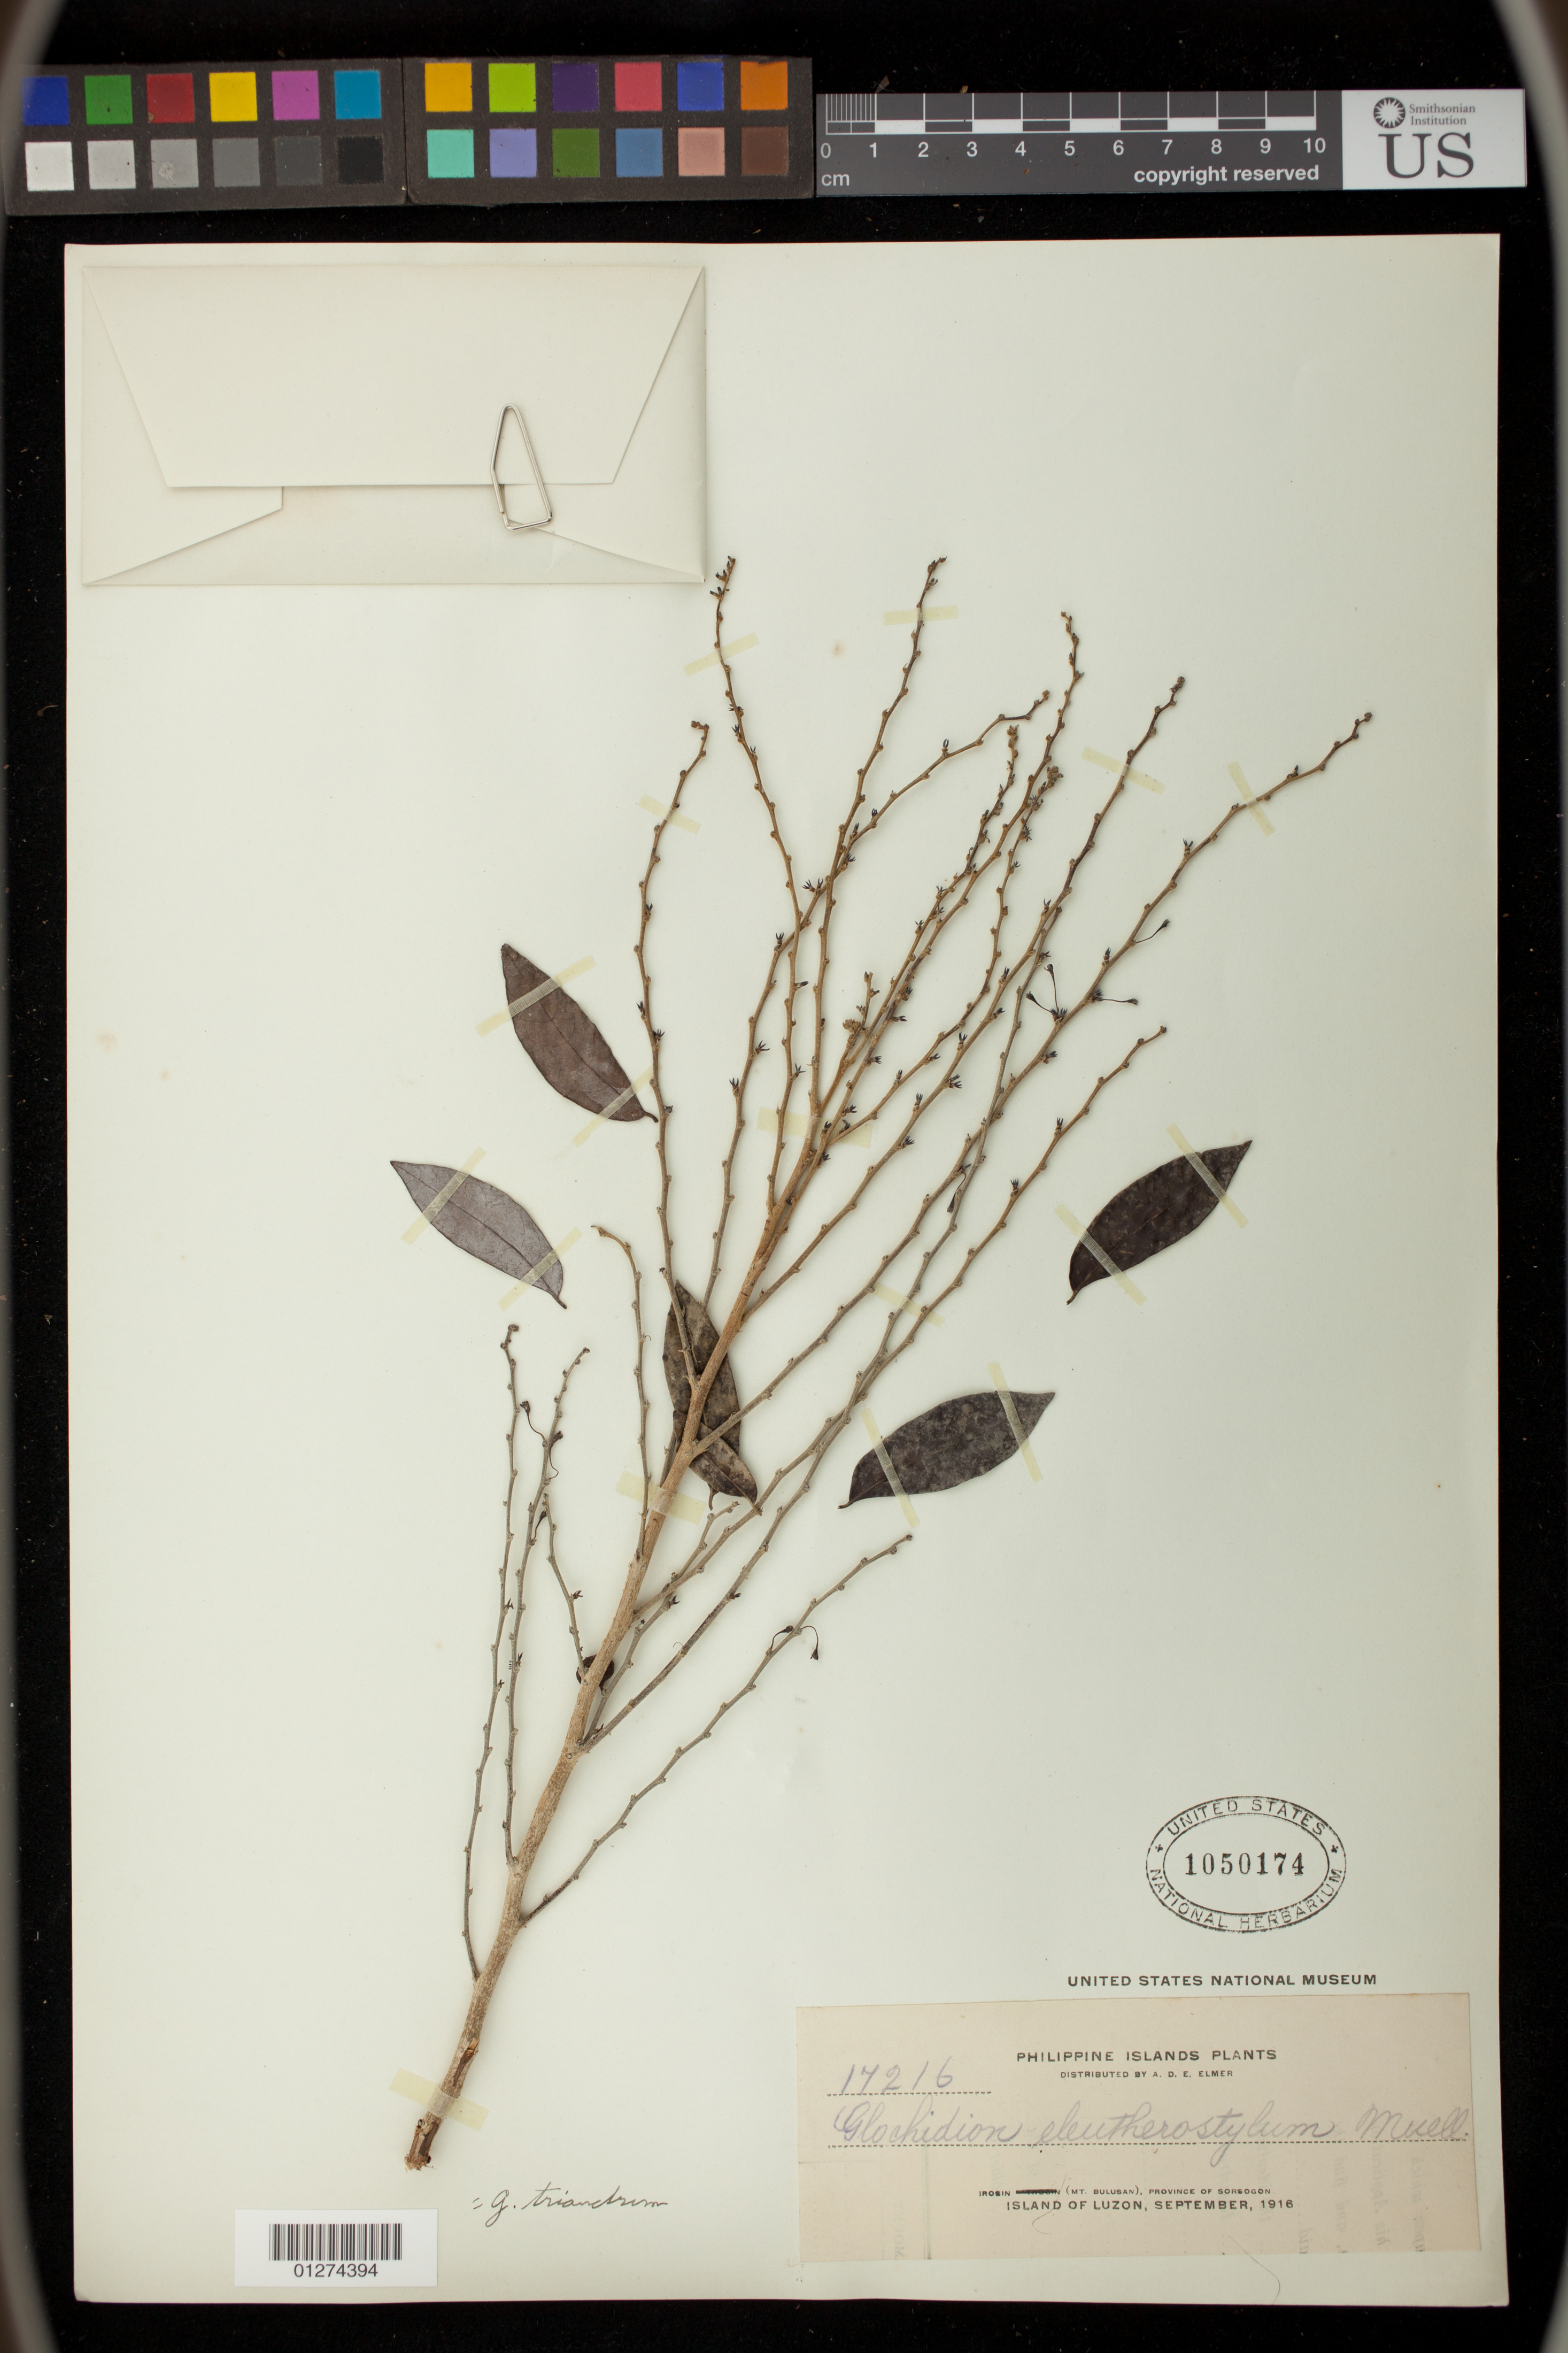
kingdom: Plantae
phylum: Tracheophyta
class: Magnoliopsida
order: Malpighiales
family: Phyllanthaceae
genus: Glochidion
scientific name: Glochidion triandrum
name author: (Blanco) C.B. Rob.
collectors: A. D. E. Elmer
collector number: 17216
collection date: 1916-09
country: Philippines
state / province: Bicol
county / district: Sorsogon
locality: Irosin (Mt. Bulusan), Province of Sorsogon, Island of Luzon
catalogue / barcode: US 1050174